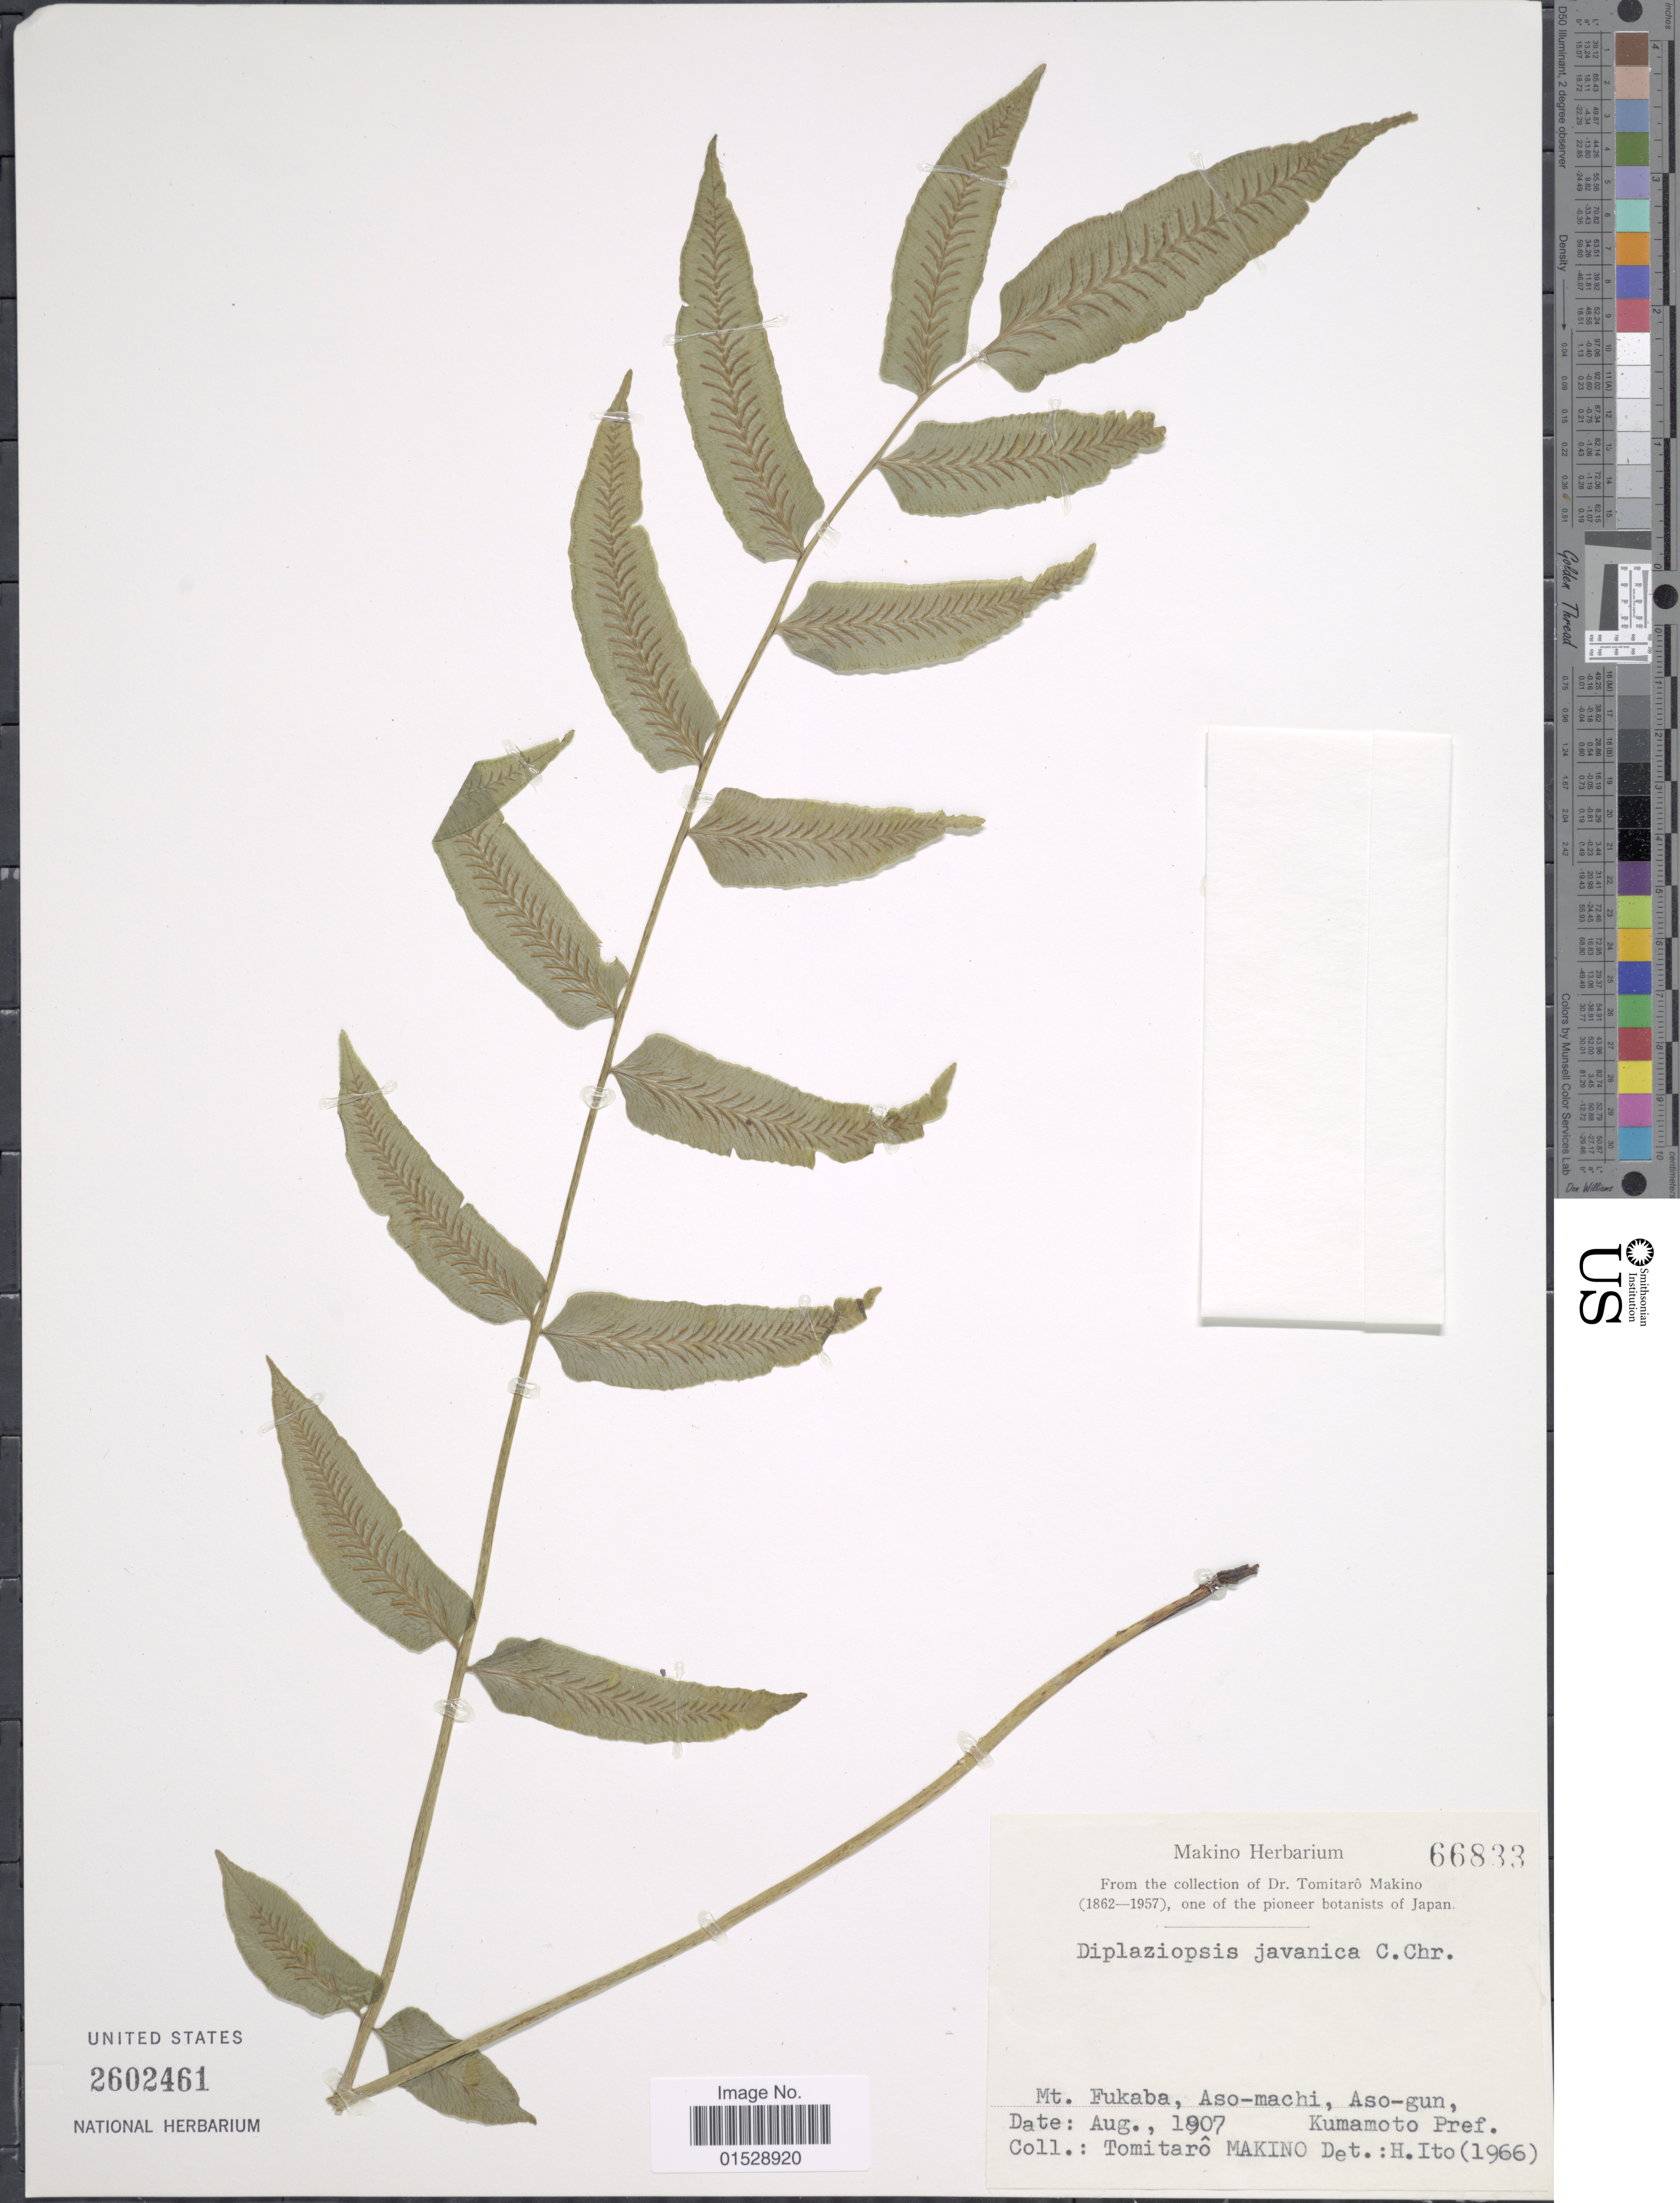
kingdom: Plantae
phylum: Tracheophyta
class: Polypodiopsida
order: Polypodiales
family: Athyriaceae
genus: Deparia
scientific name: Deparia japonica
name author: (Thunb.) M. Kato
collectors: T. Makino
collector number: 66833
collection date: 1907-08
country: Japan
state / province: Kumamoto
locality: Mt. Fukaba, Aso-machi, Aso-gun, Kumamoto Pref.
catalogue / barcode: US 2602461